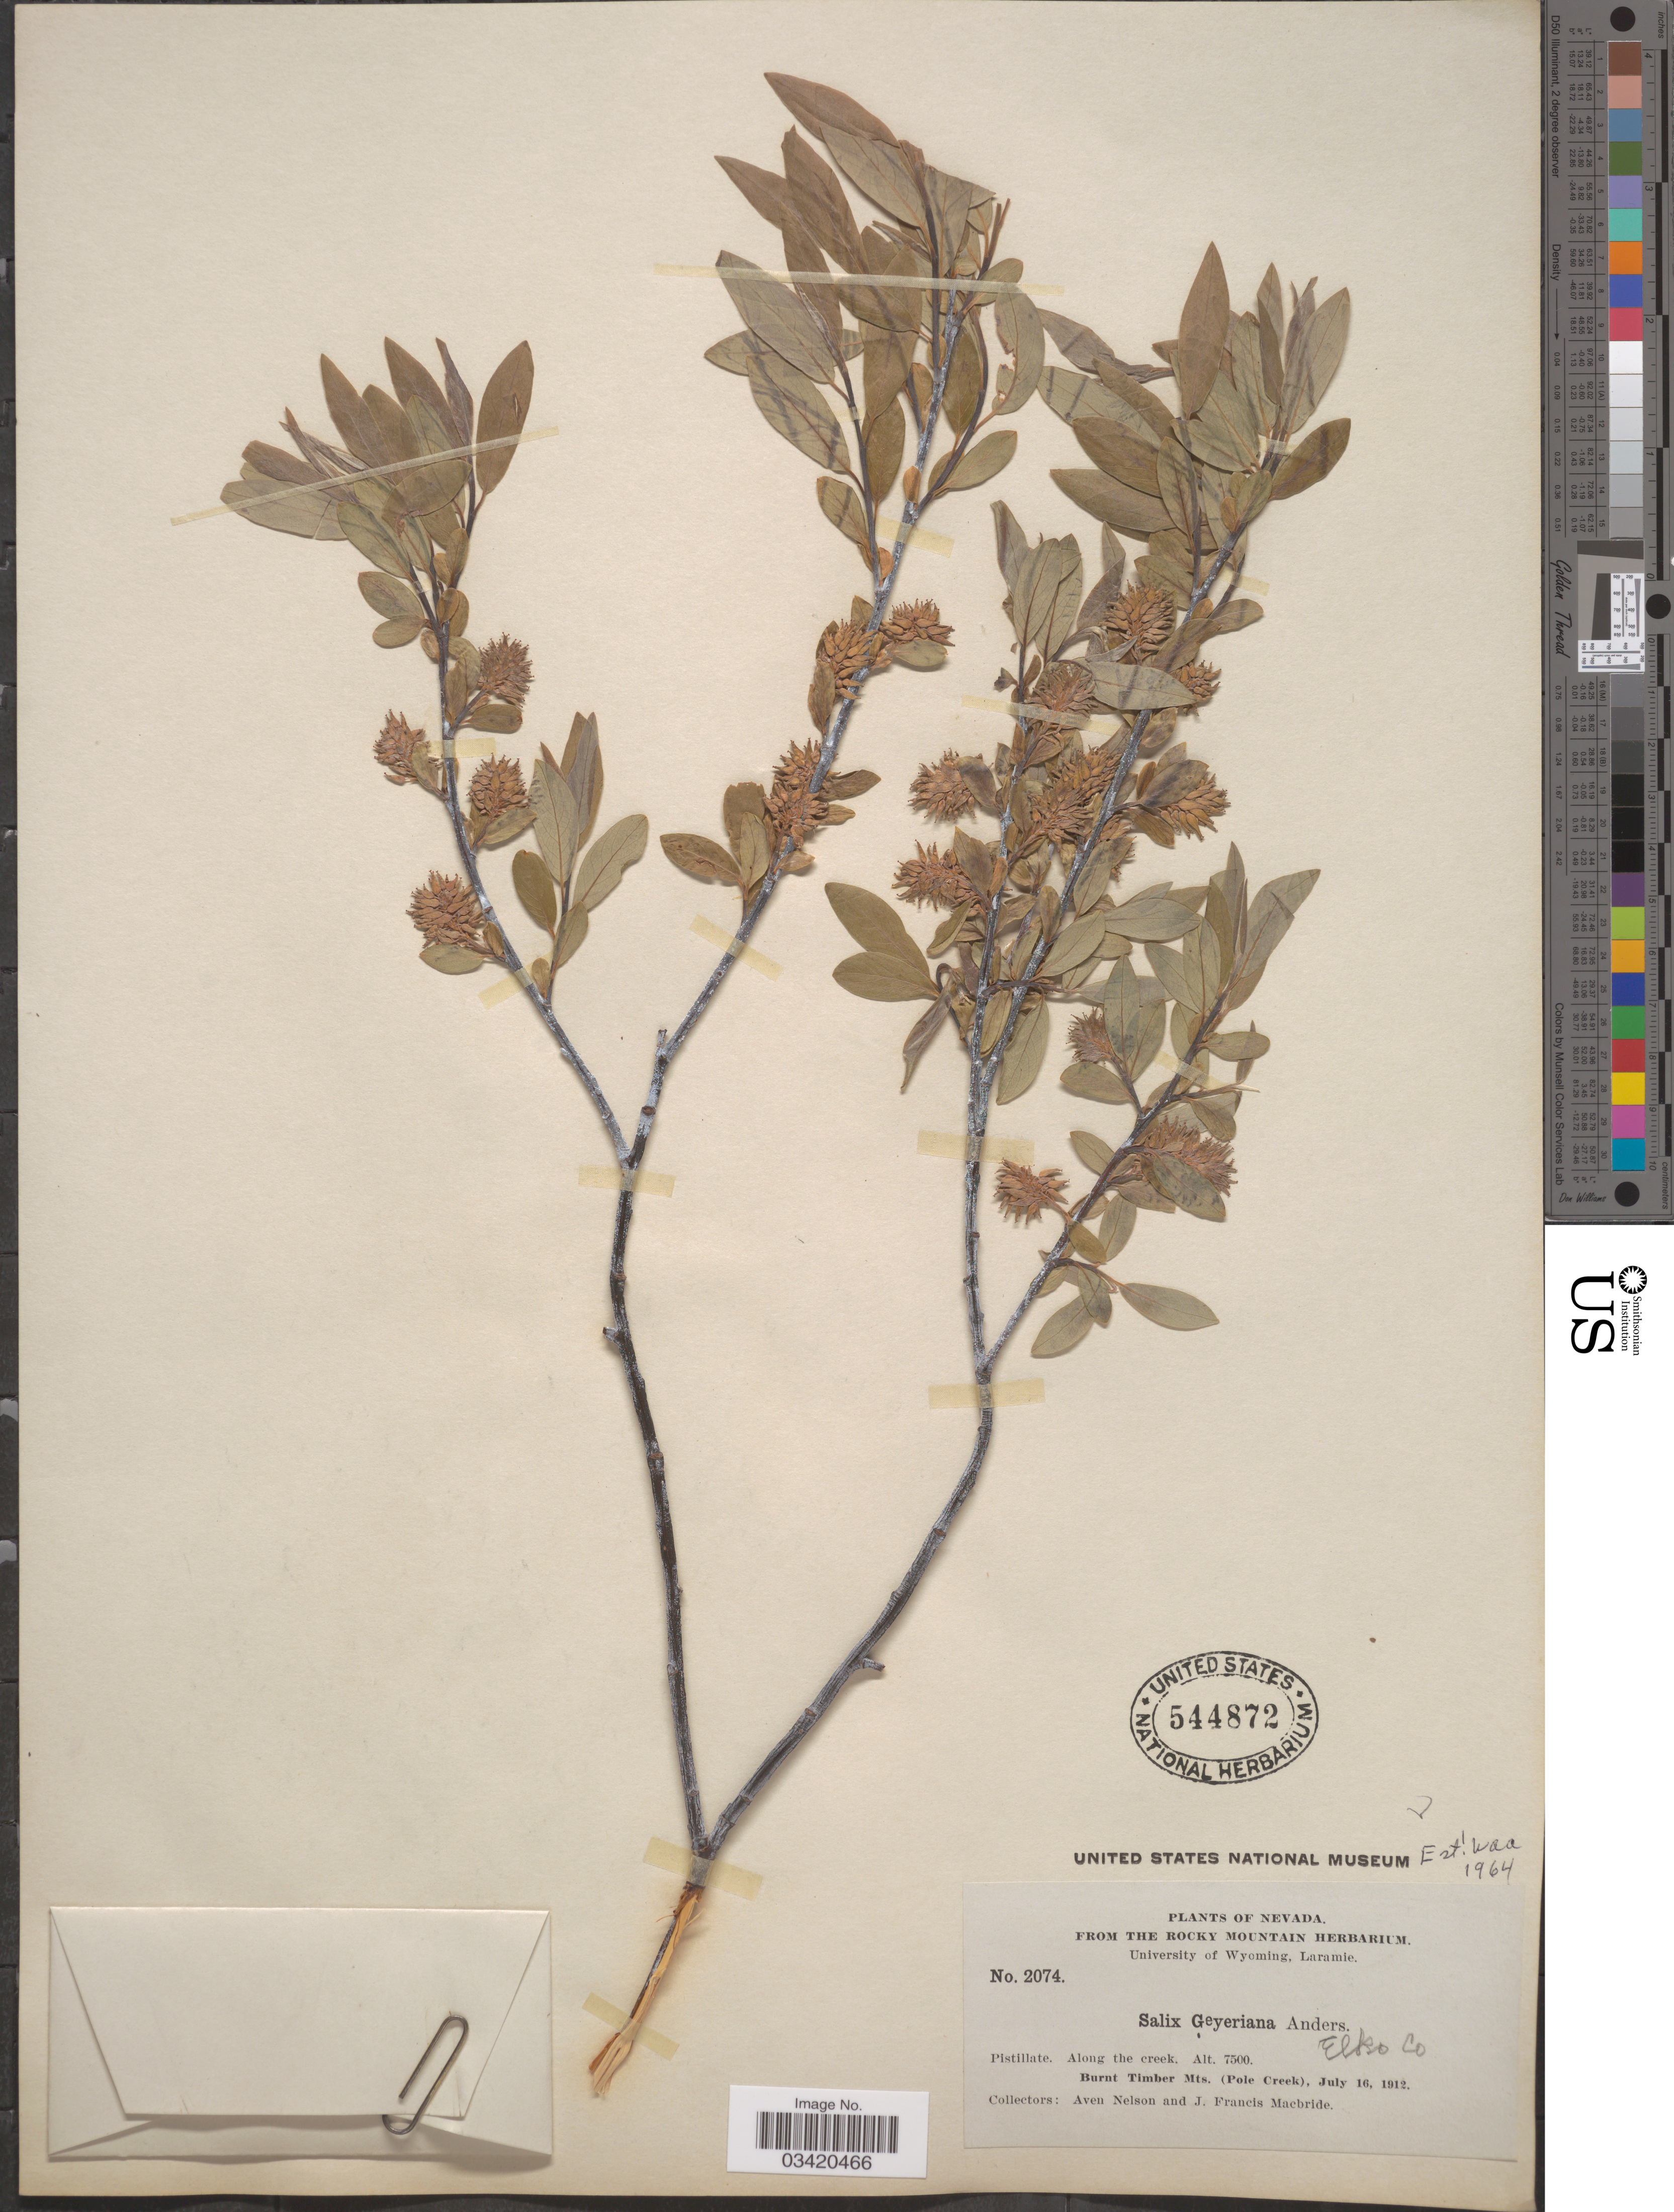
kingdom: Plantae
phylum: Tracheophyta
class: Magnoliopsida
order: Malpighiales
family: Salicaceae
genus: Salix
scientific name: Salix geyeriana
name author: Andersson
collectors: A. Nelson & J. F. Macbride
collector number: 2074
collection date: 1912-07-16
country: United States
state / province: Nevada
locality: Burnt Timber Mts. (Pole Creek). Elko Co.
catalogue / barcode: US 544872